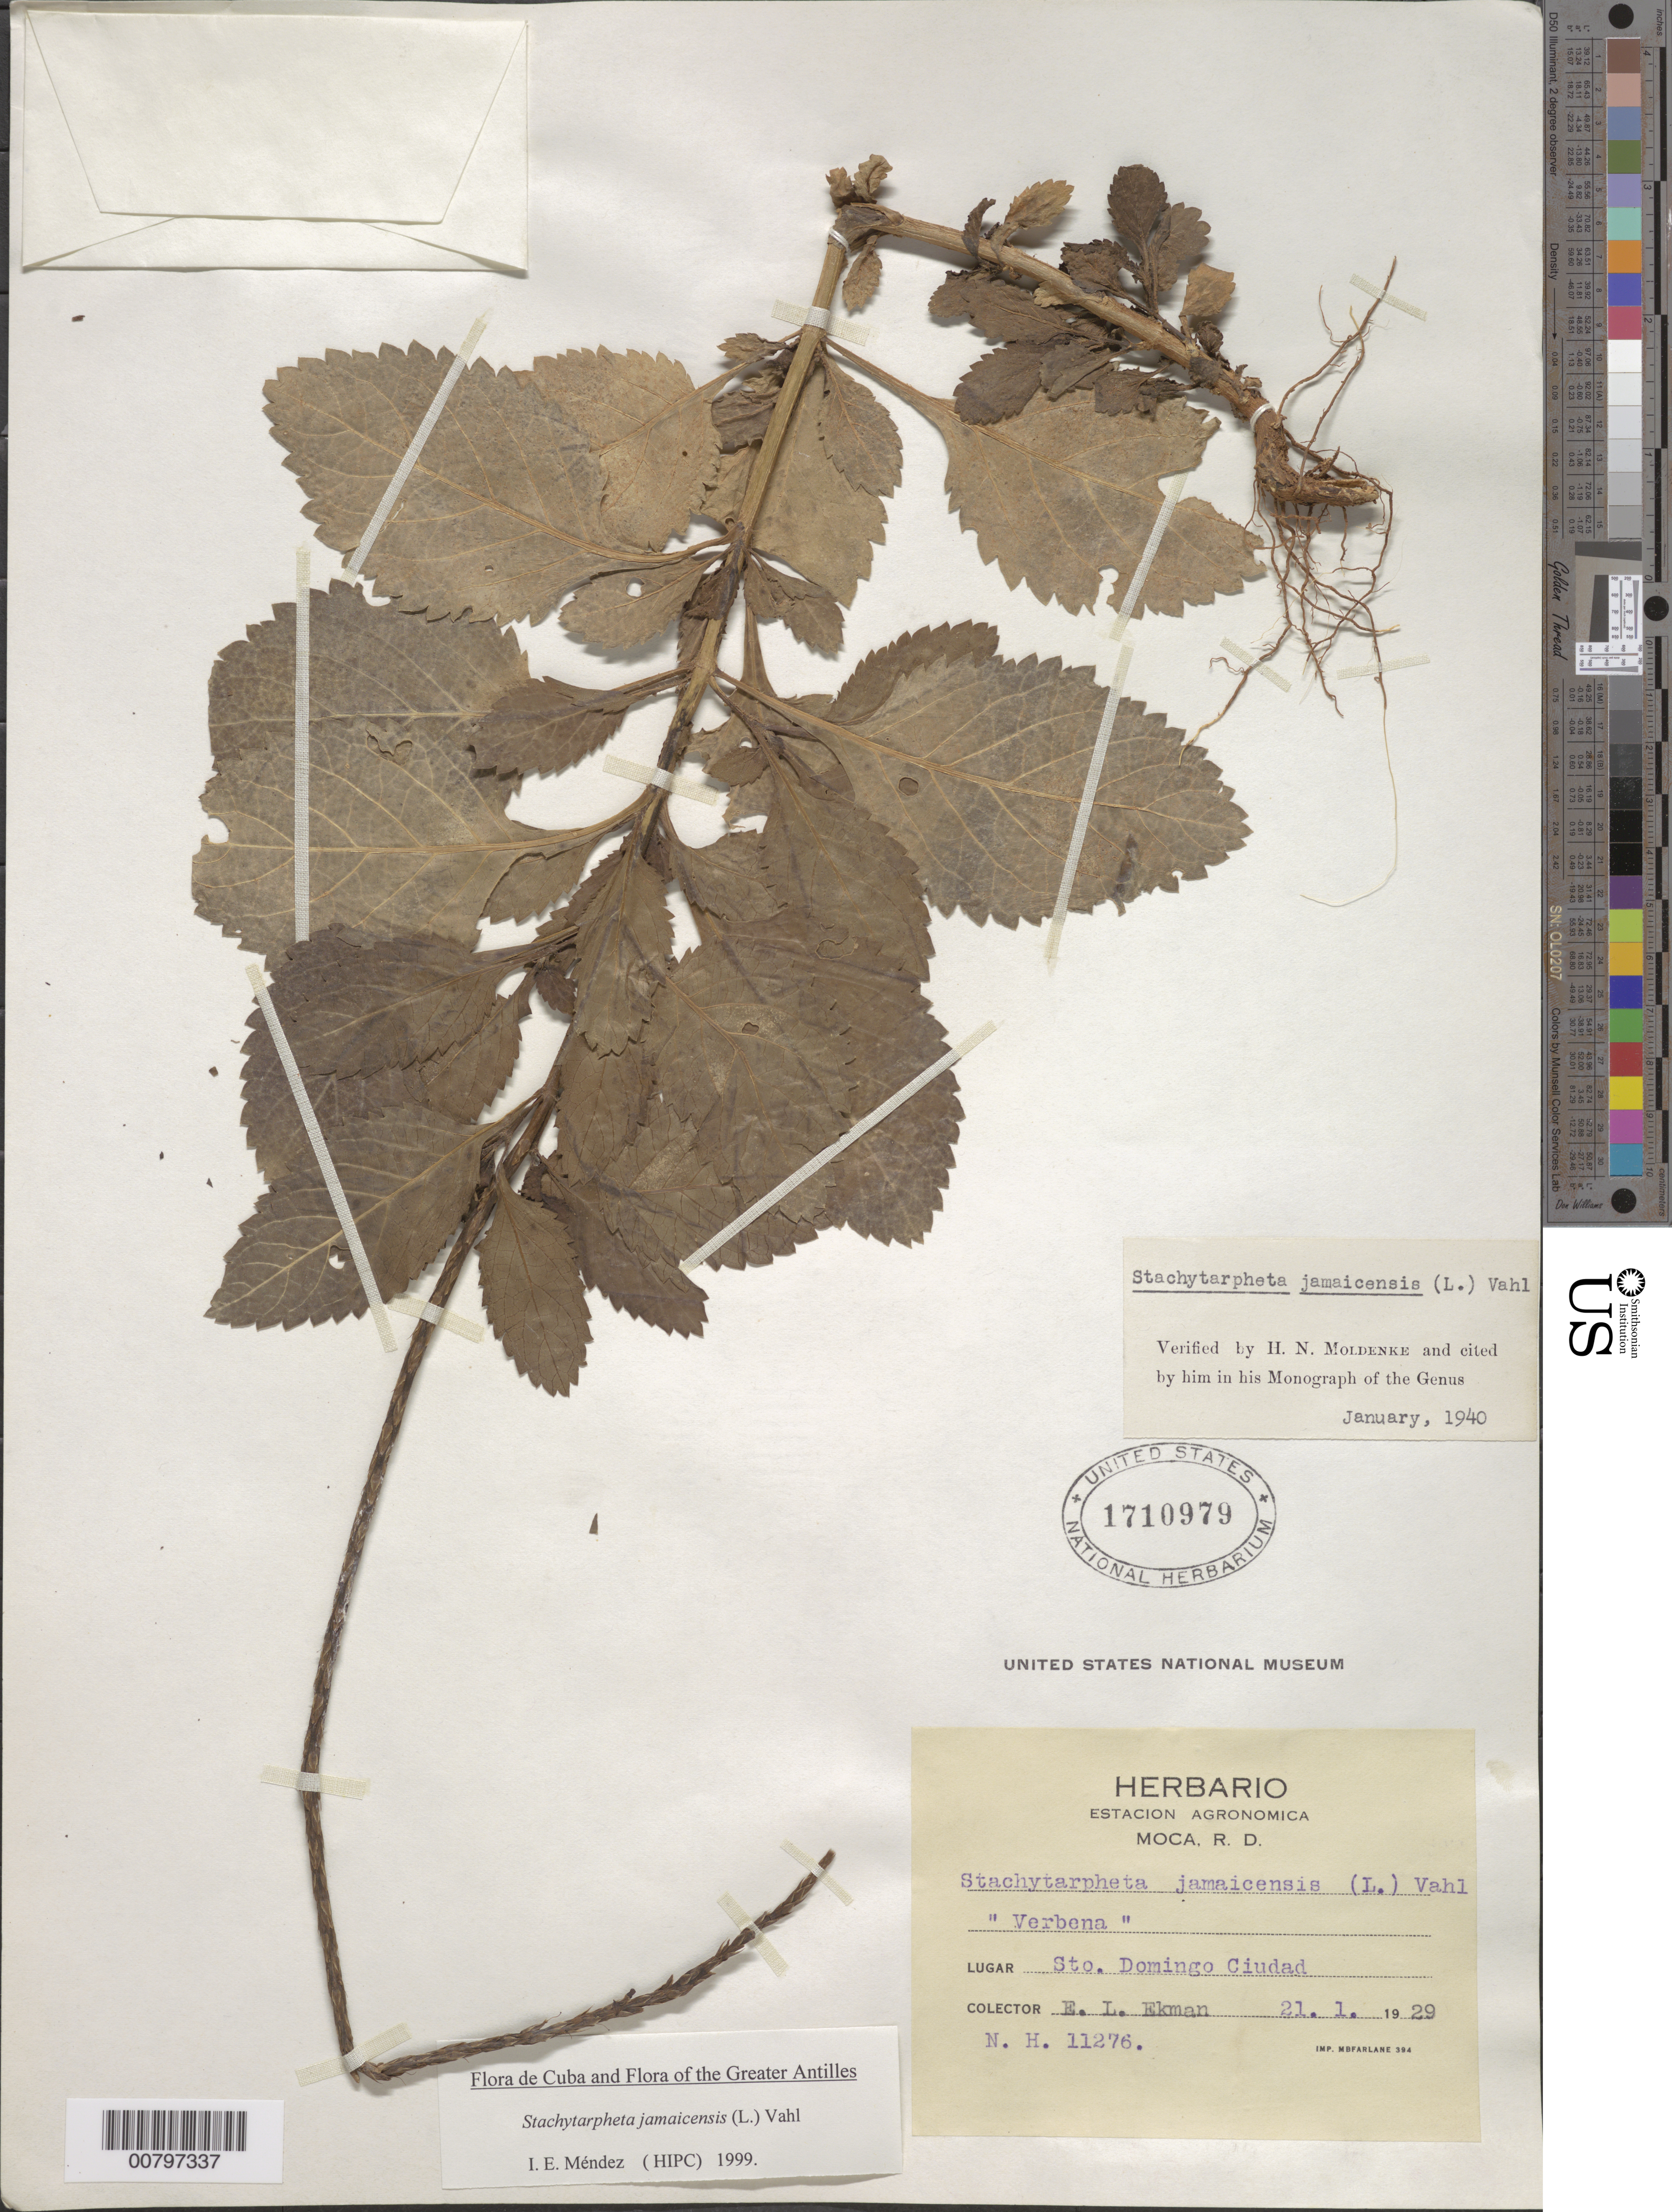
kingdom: Plantae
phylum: Tracheophyta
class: Magnoliopsida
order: Lamiales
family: Verbenaceae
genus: Stachytarpheta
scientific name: Stachytarpheta jamaicensis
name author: (L.) Vahl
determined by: Méndez, Isidro E., (HIPC)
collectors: E. L. Ekman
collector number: H 11276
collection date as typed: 21 Jan 1929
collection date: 1929-01-21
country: Dominican Republic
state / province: Distrito Nacional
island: Hispaniola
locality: Santo Domingo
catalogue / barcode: US 1710979